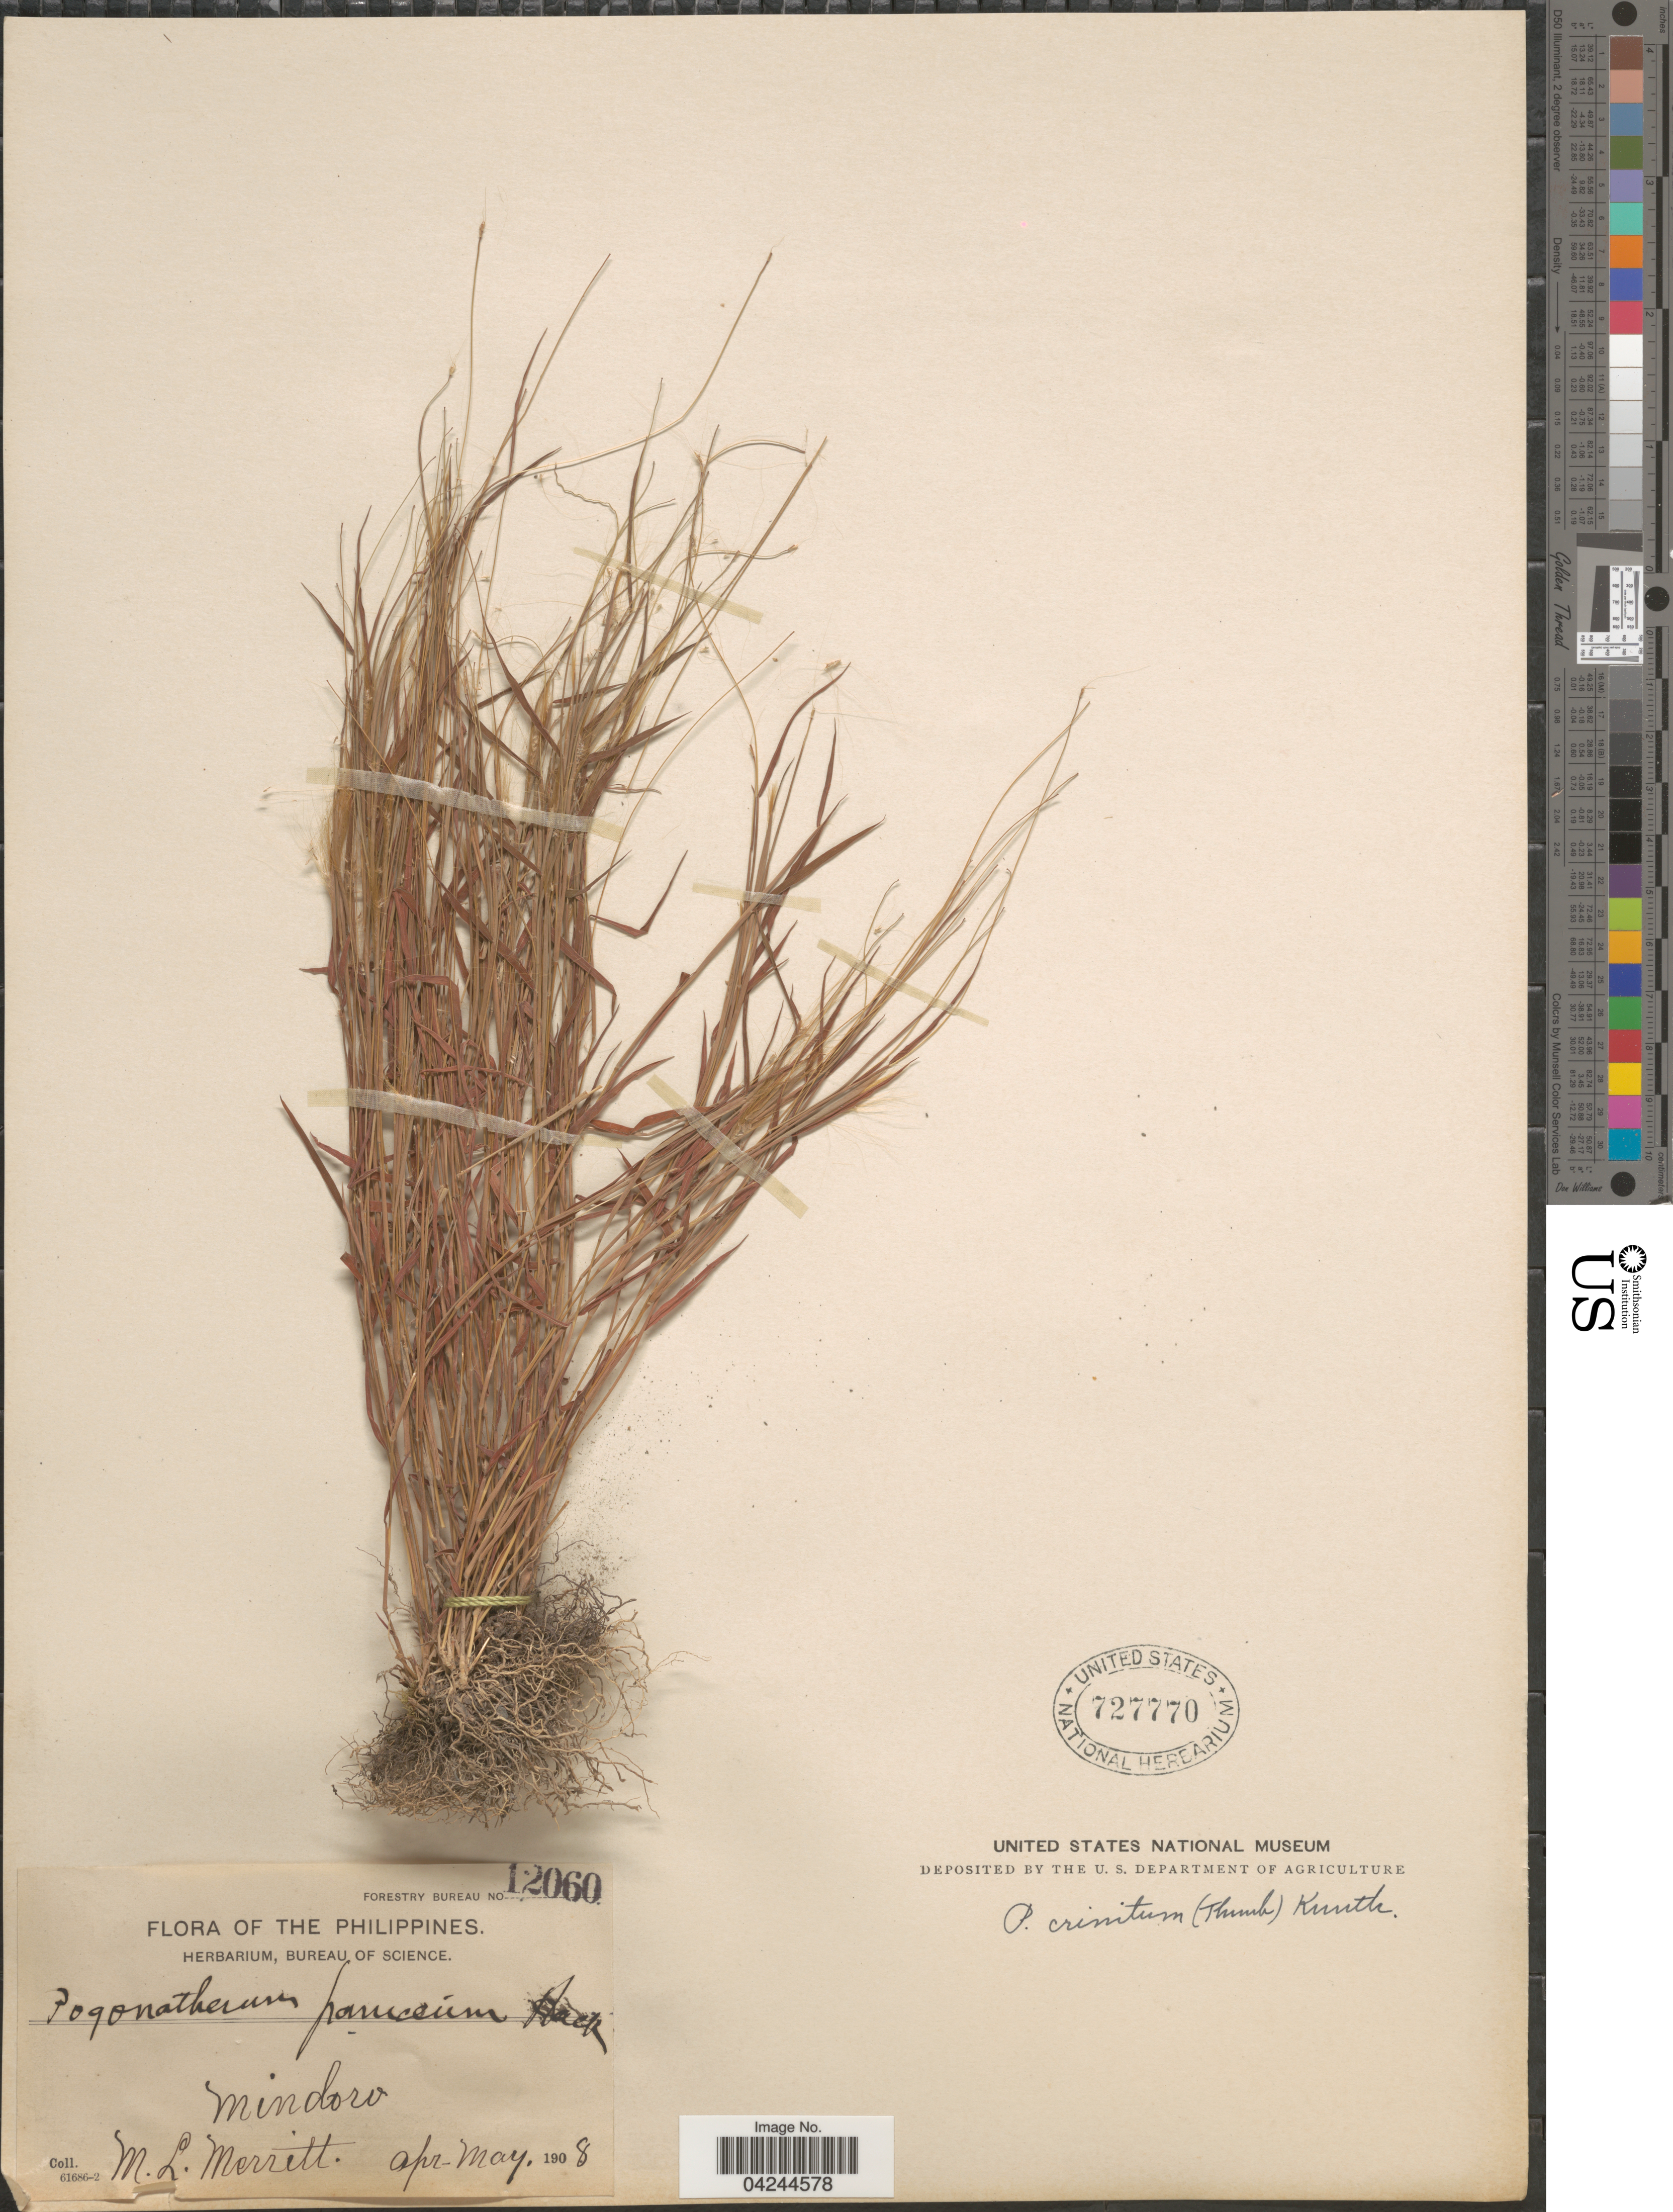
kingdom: Plantae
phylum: Tracheophyta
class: Liliopsida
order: Poales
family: Poaceae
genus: Pogonatherum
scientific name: Pogonatherum crinitum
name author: (Thunb.) Kunth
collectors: M. L. Merritt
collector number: Forestry Bureau 12060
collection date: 1908-04/1908-05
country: Philippines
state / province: Mimaropa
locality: Mindoro.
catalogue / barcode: US 727770